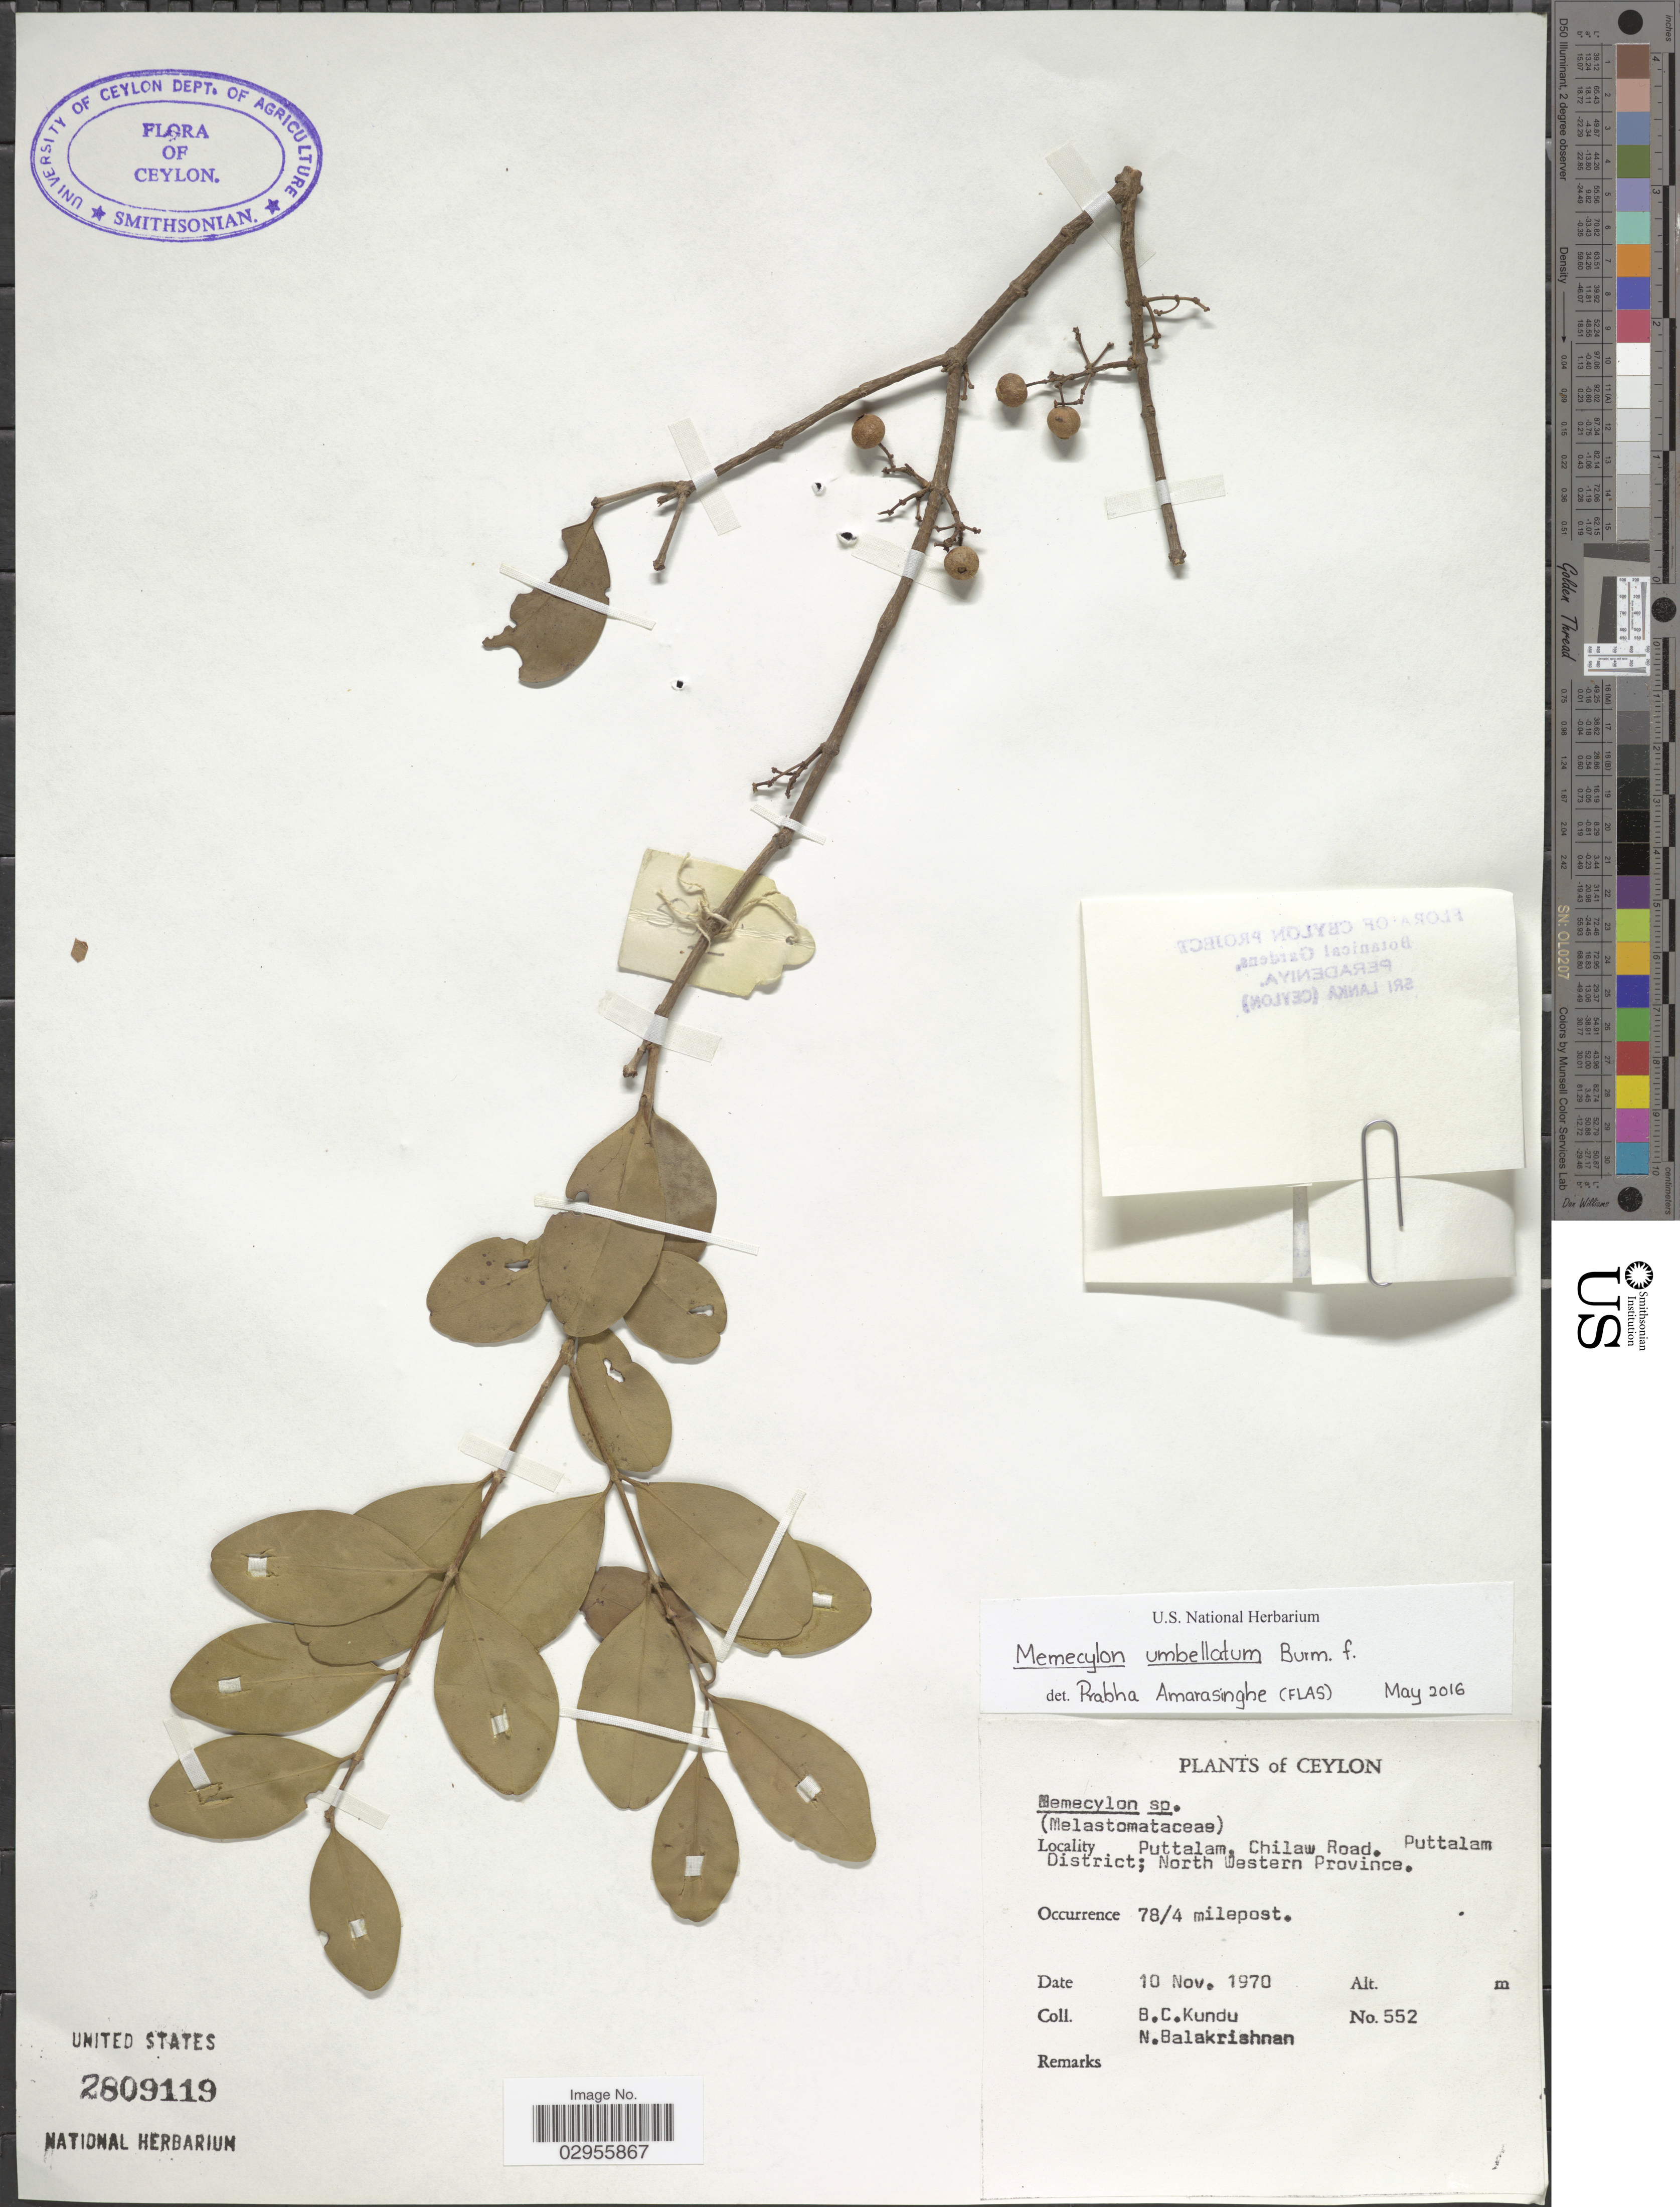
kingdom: Plantae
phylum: Tracheophyta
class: Magnoliopsida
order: Myrtales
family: Melastomataceae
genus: Memecylon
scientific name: Memecylon umbellatum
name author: Burm. f.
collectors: B. C. Kundu & N. Balakrishnan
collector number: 552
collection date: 1970-11-10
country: Sri Lanka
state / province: North Western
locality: Ceylon. Puttalam, Chilaw Road. Puttalam District. 78/4 milepost.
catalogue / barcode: US 2809119